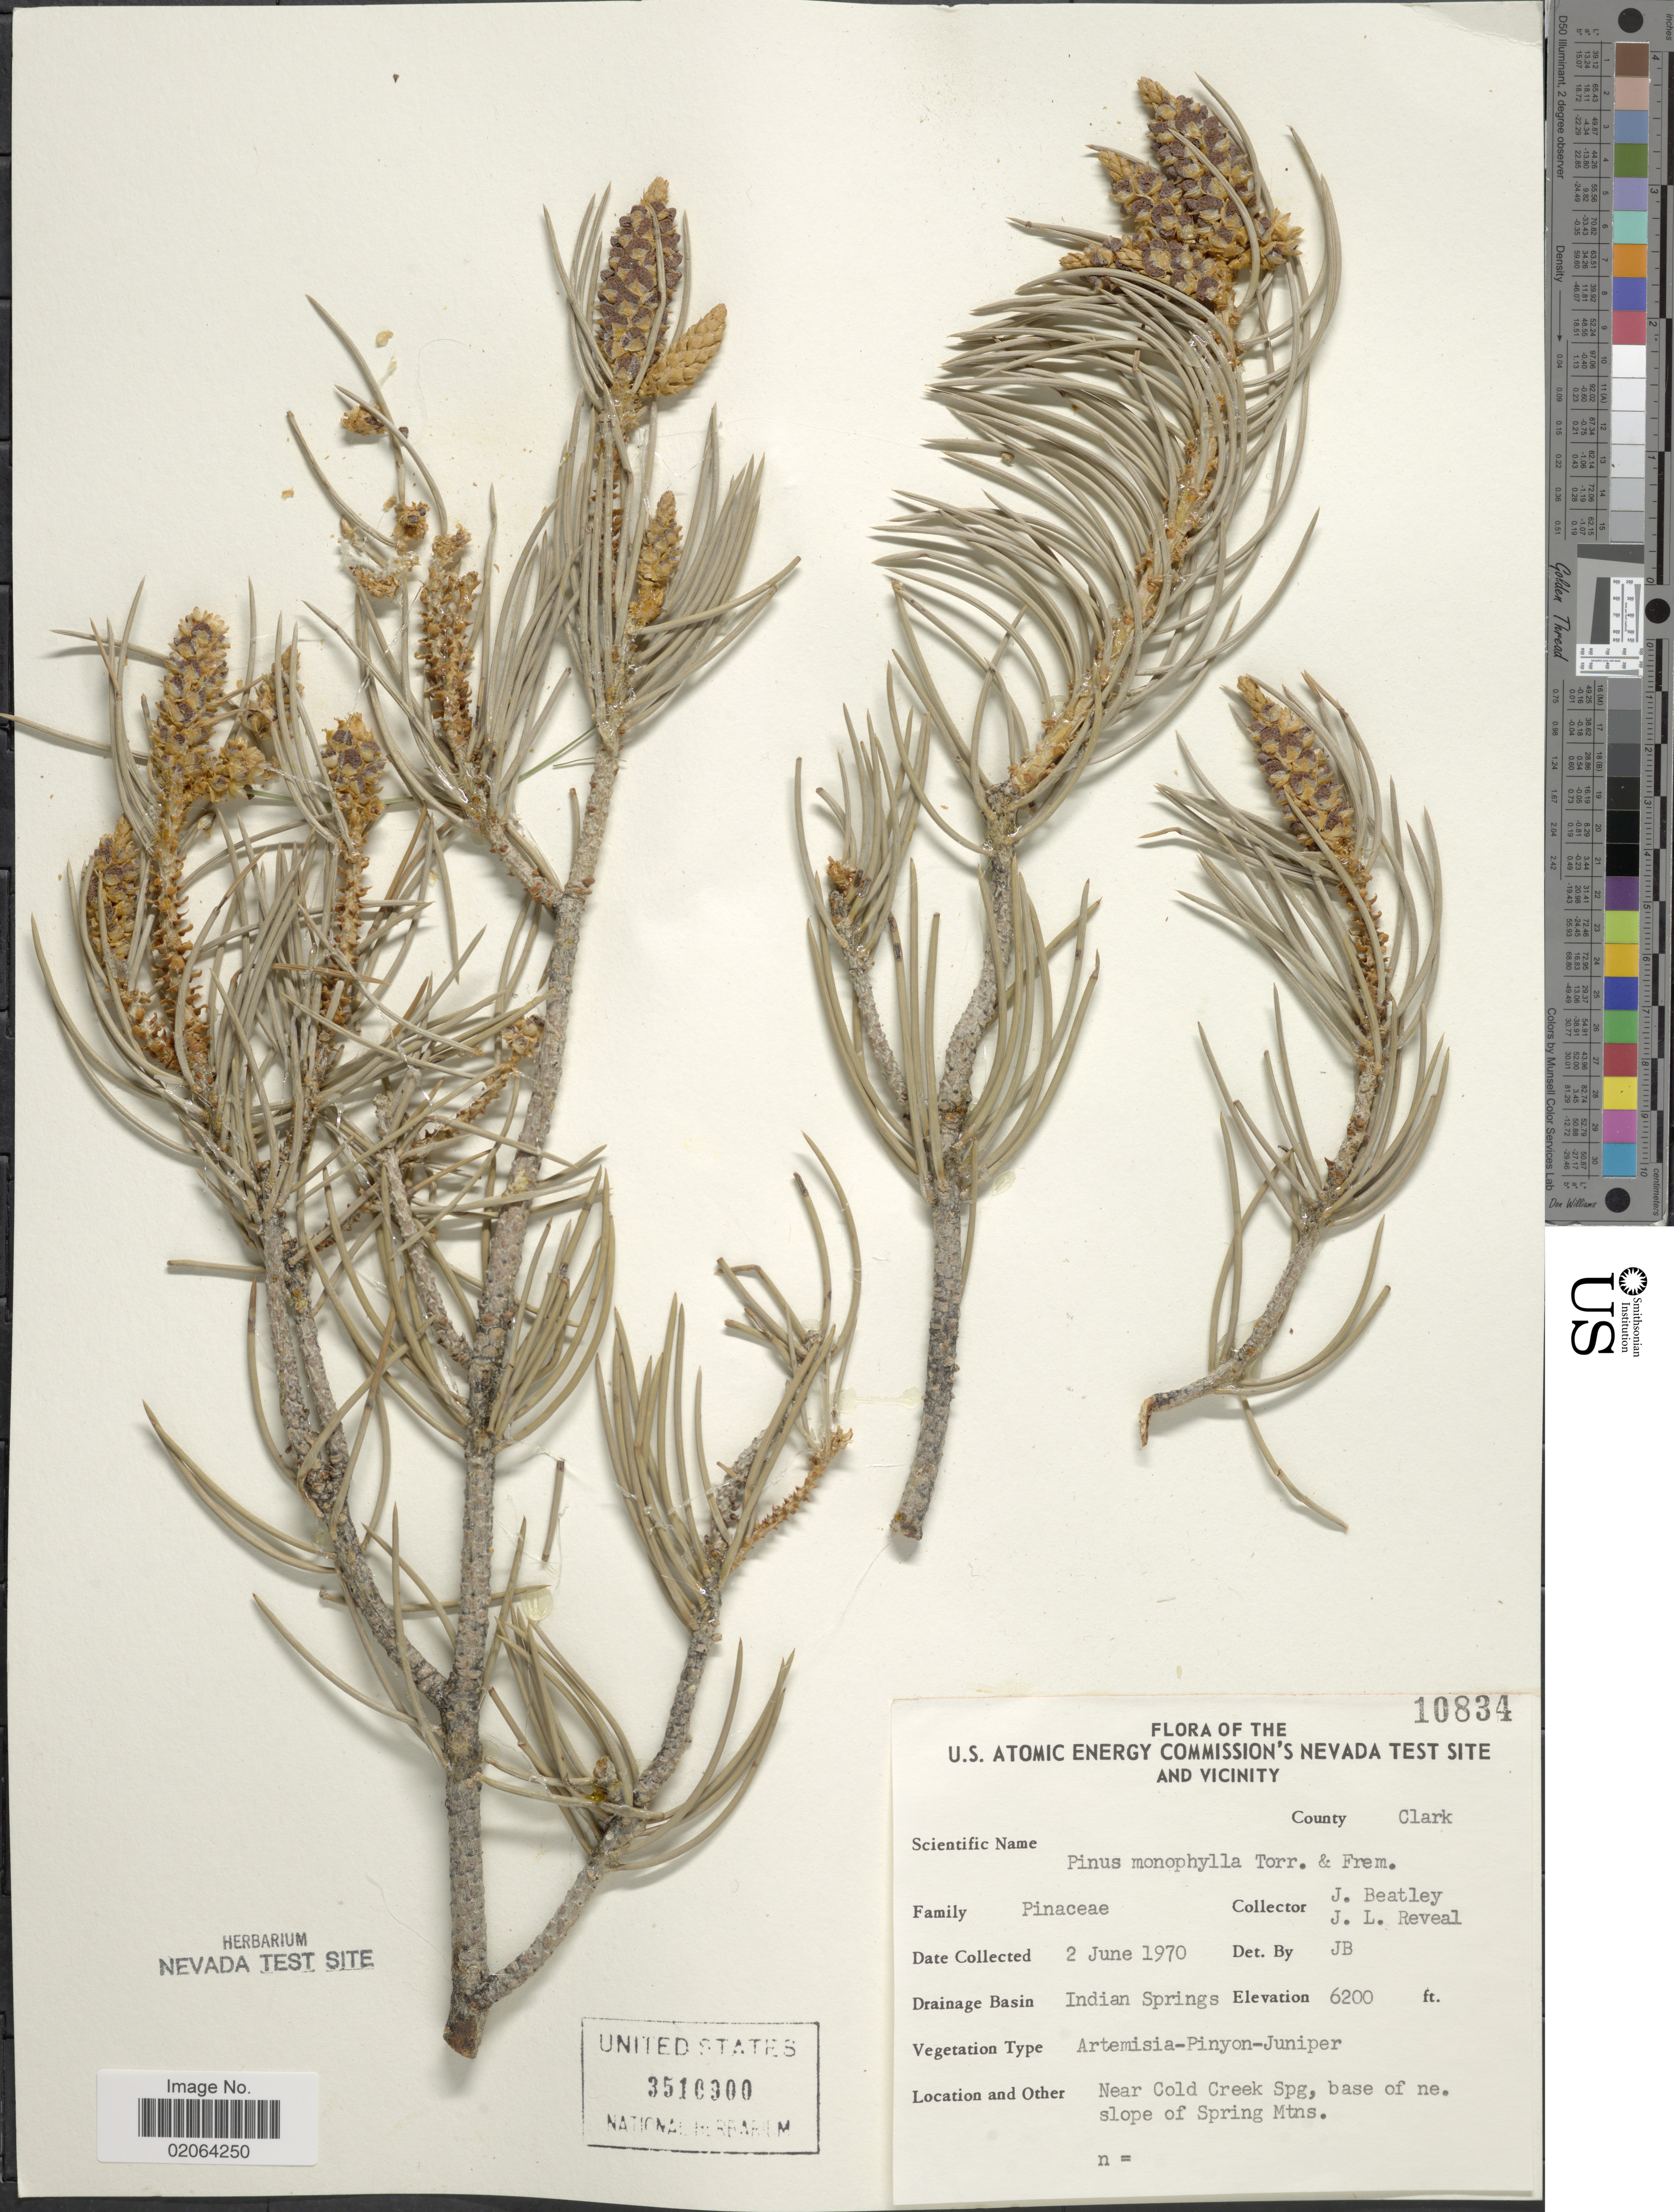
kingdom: Plantae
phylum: Tracheophyta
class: Pinopsida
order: Pinales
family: Pinaceae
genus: Pinus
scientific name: Pinus monophylla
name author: Torr. & Frém.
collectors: J. C. Beatley & J. L. Reveal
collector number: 10834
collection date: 1970-06-02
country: United States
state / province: Nevada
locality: U,S, Atomic Energy Commision's nevada test site and vicinity, Indian Springs. Near Cold Creek Spg. base of ne. Slope of Spring Mtns.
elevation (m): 1890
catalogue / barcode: US 3510900